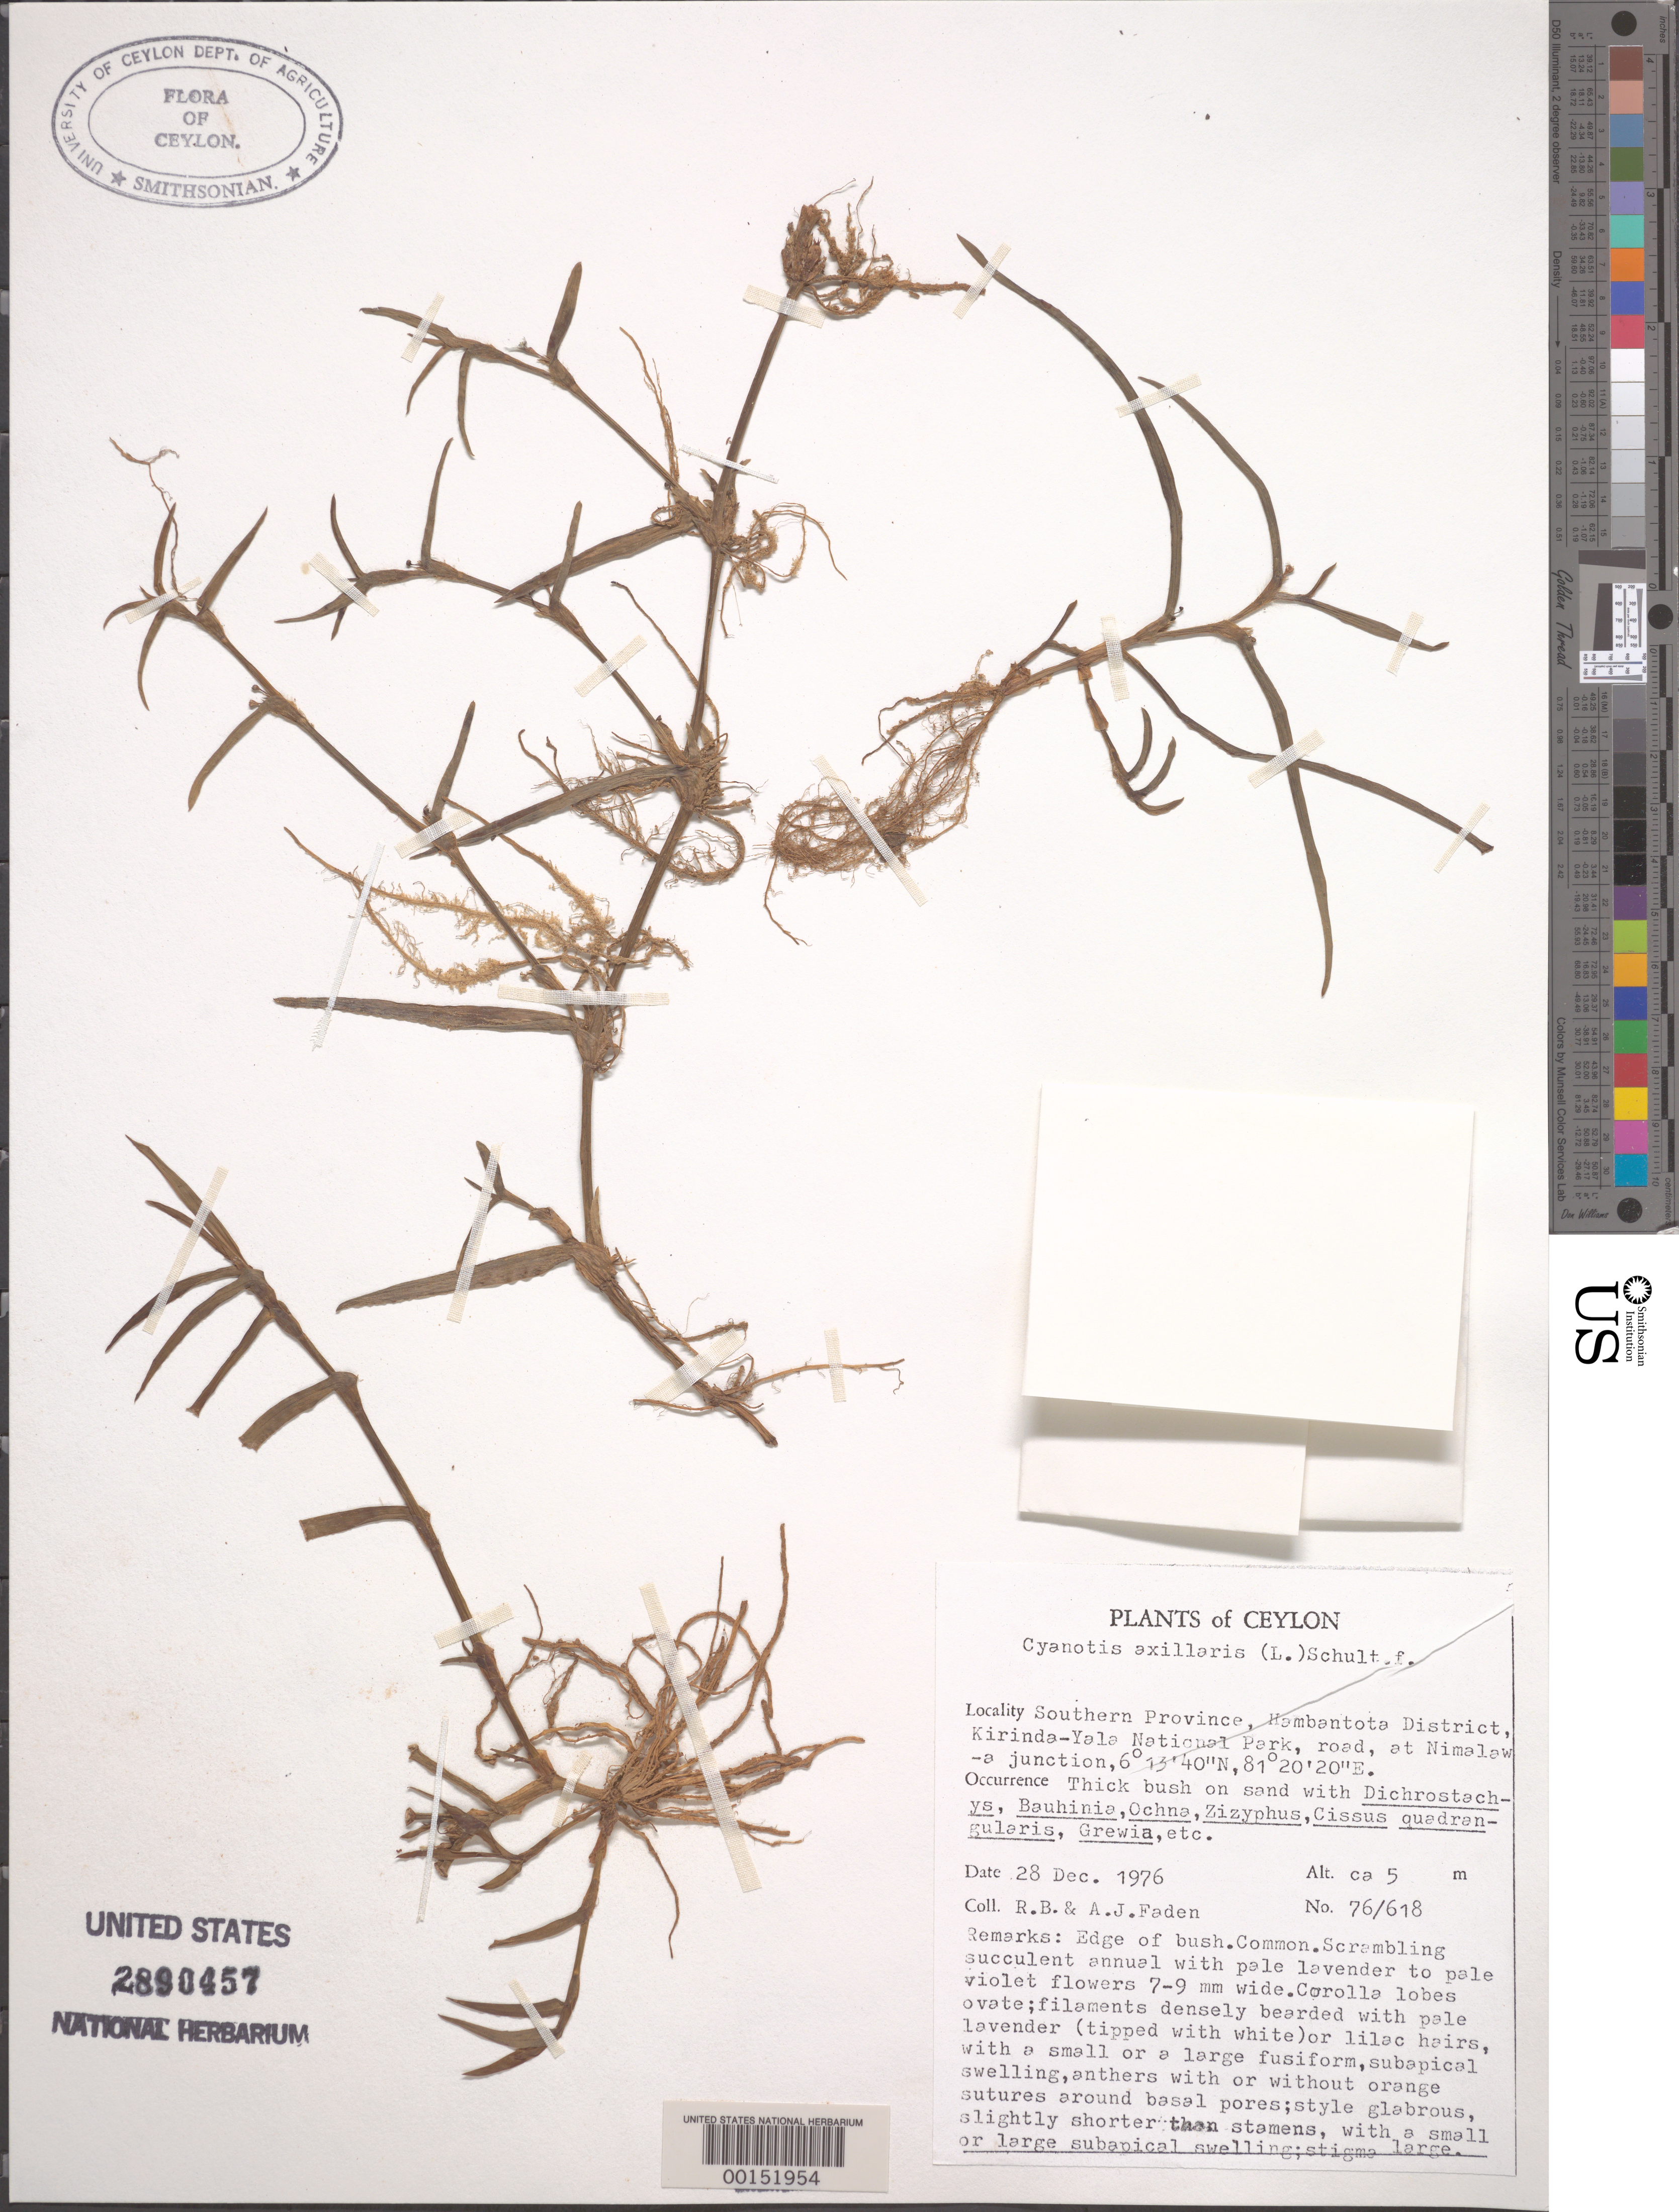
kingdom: Plantae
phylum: Tracheophyta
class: Liliopsida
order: Commelinales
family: Commelinaceae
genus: Cyanotis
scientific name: Cyanotis axillaris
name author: (L.) D. Don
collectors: R. B. Faden & A. J. Faden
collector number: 76/618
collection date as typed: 28 Dec 1976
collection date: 1976-12-28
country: Sri Lanka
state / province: Southern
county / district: Hambantota Dist.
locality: Kirinda-yala national park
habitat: Edge of thick bush, on samd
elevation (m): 5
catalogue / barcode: US 2890457